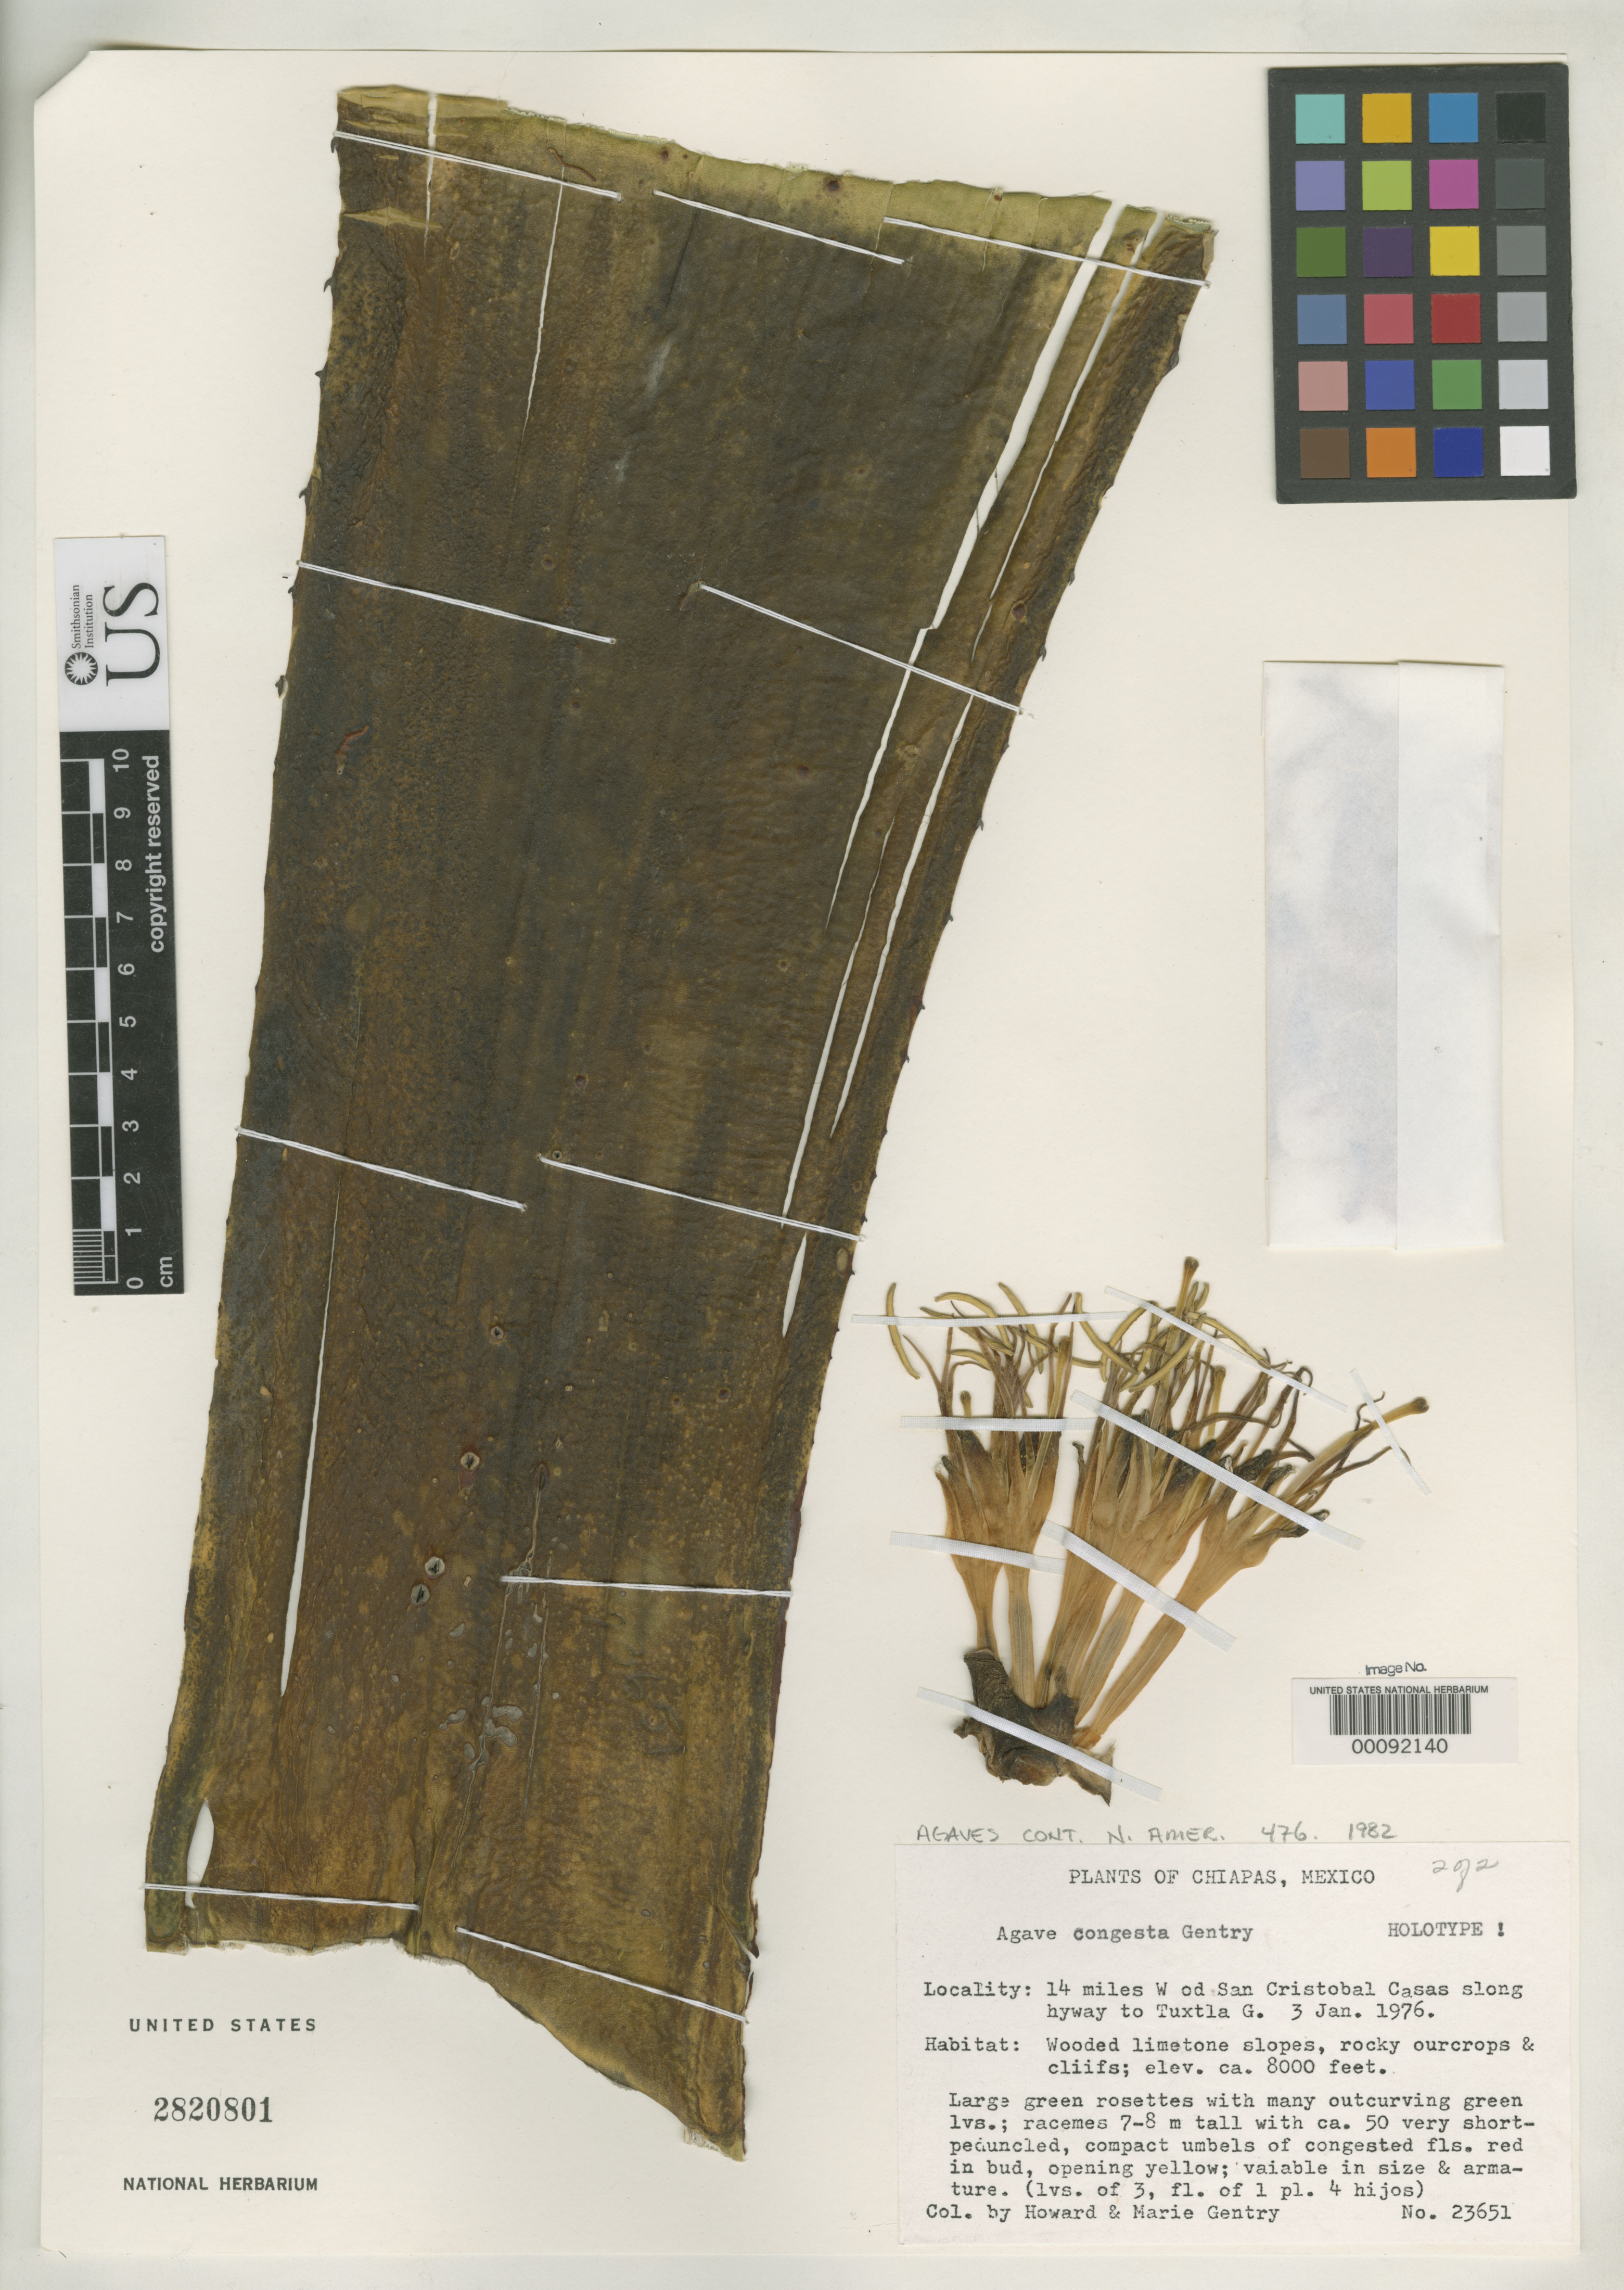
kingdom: Plantae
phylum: Tracheophyta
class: Liliopsida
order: Asparagales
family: Asparagaceae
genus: Agave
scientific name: Agave congesta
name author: Gentry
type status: Holotype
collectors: H. S. Gentry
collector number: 23651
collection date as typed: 03 Jan 1976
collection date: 1976-01-03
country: Mexico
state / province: Chiapas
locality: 14 mi W of San Cristobal Casas along hwy to Tuxtla.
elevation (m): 2438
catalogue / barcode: US 2820801